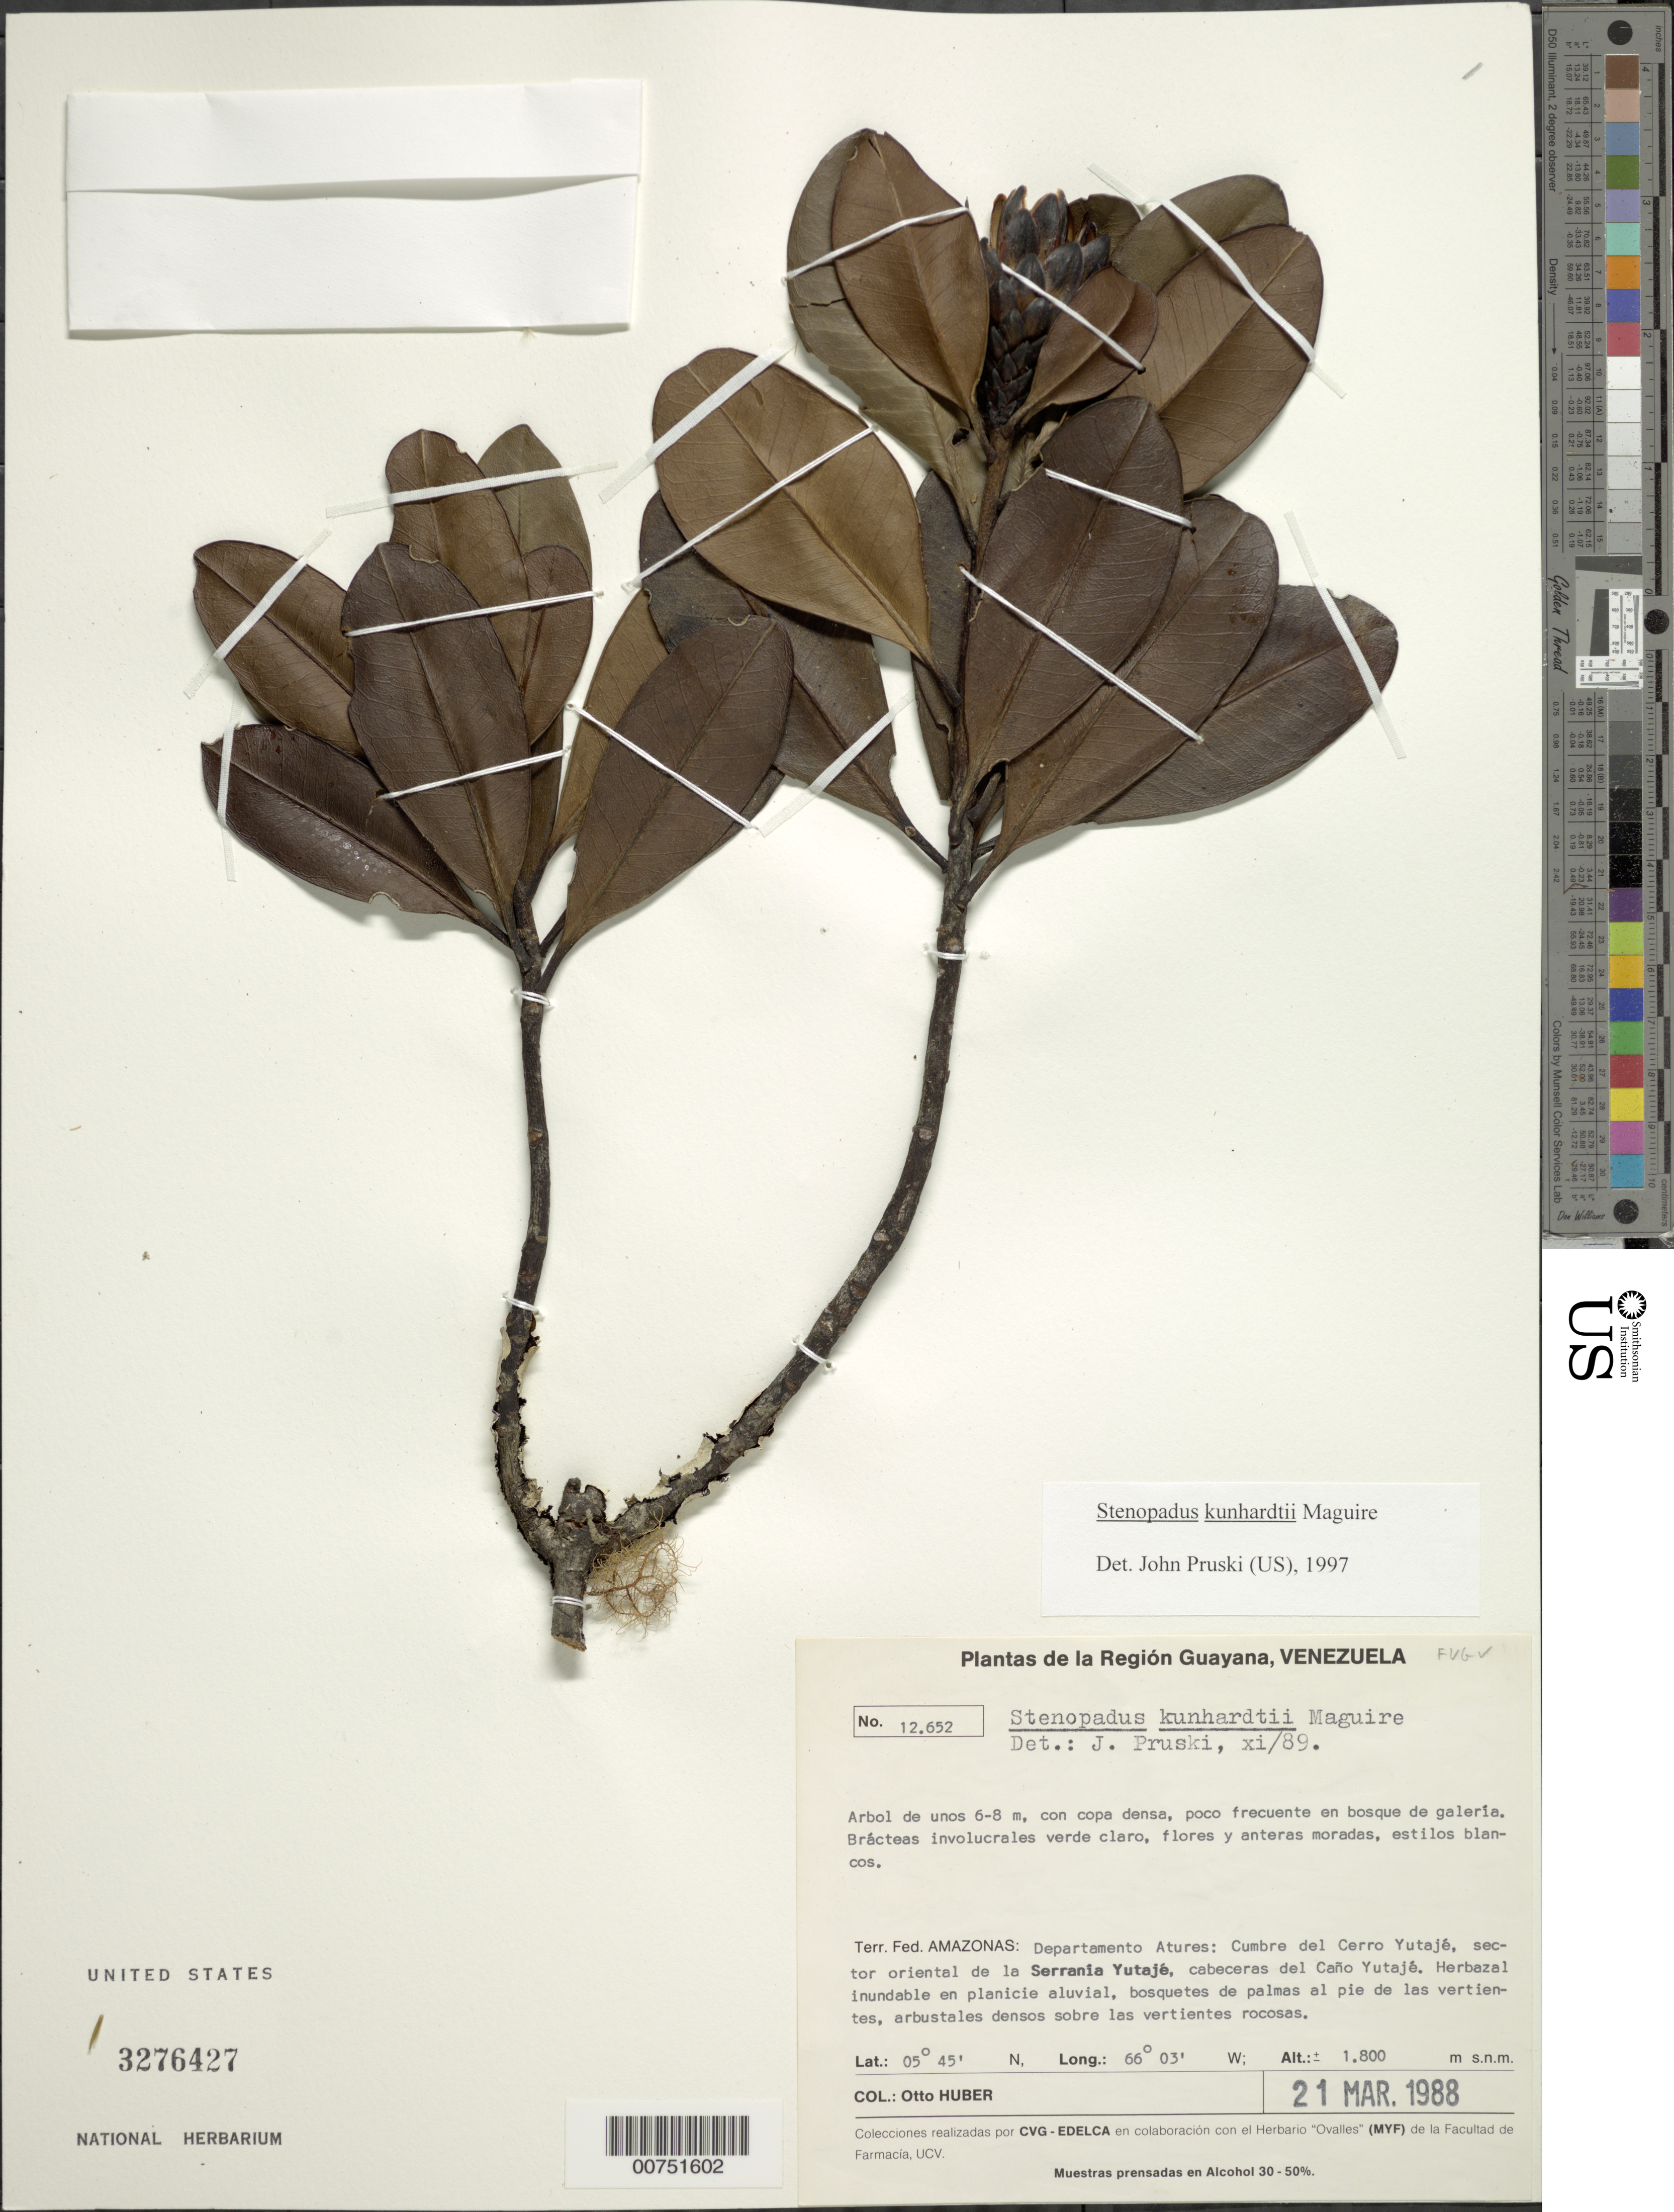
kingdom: Plantae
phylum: Tracheophyta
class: Magnoliopsida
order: Asterales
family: Asteraceae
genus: Stenopadus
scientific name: Stenopadus kunhardtii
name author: Maguire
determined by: Pruski, J. F.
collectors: O. Huber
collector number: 12652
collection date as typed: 21-Mar-88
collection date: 1988-03-21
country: Venezuela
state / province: Amazonas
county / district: Atures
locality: Cerro Yutajé, cumbre, sector oriental de la Serrania Yutajé, cabeceras del Caño Yutajé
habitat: Bosque de galeria.Herbazal inundable en planicia aluvial, bosquetes de palmas al pié de las vertientes, arbustales densos sobre las vertientes rocosas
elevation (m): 1800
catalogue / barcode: US 3276427